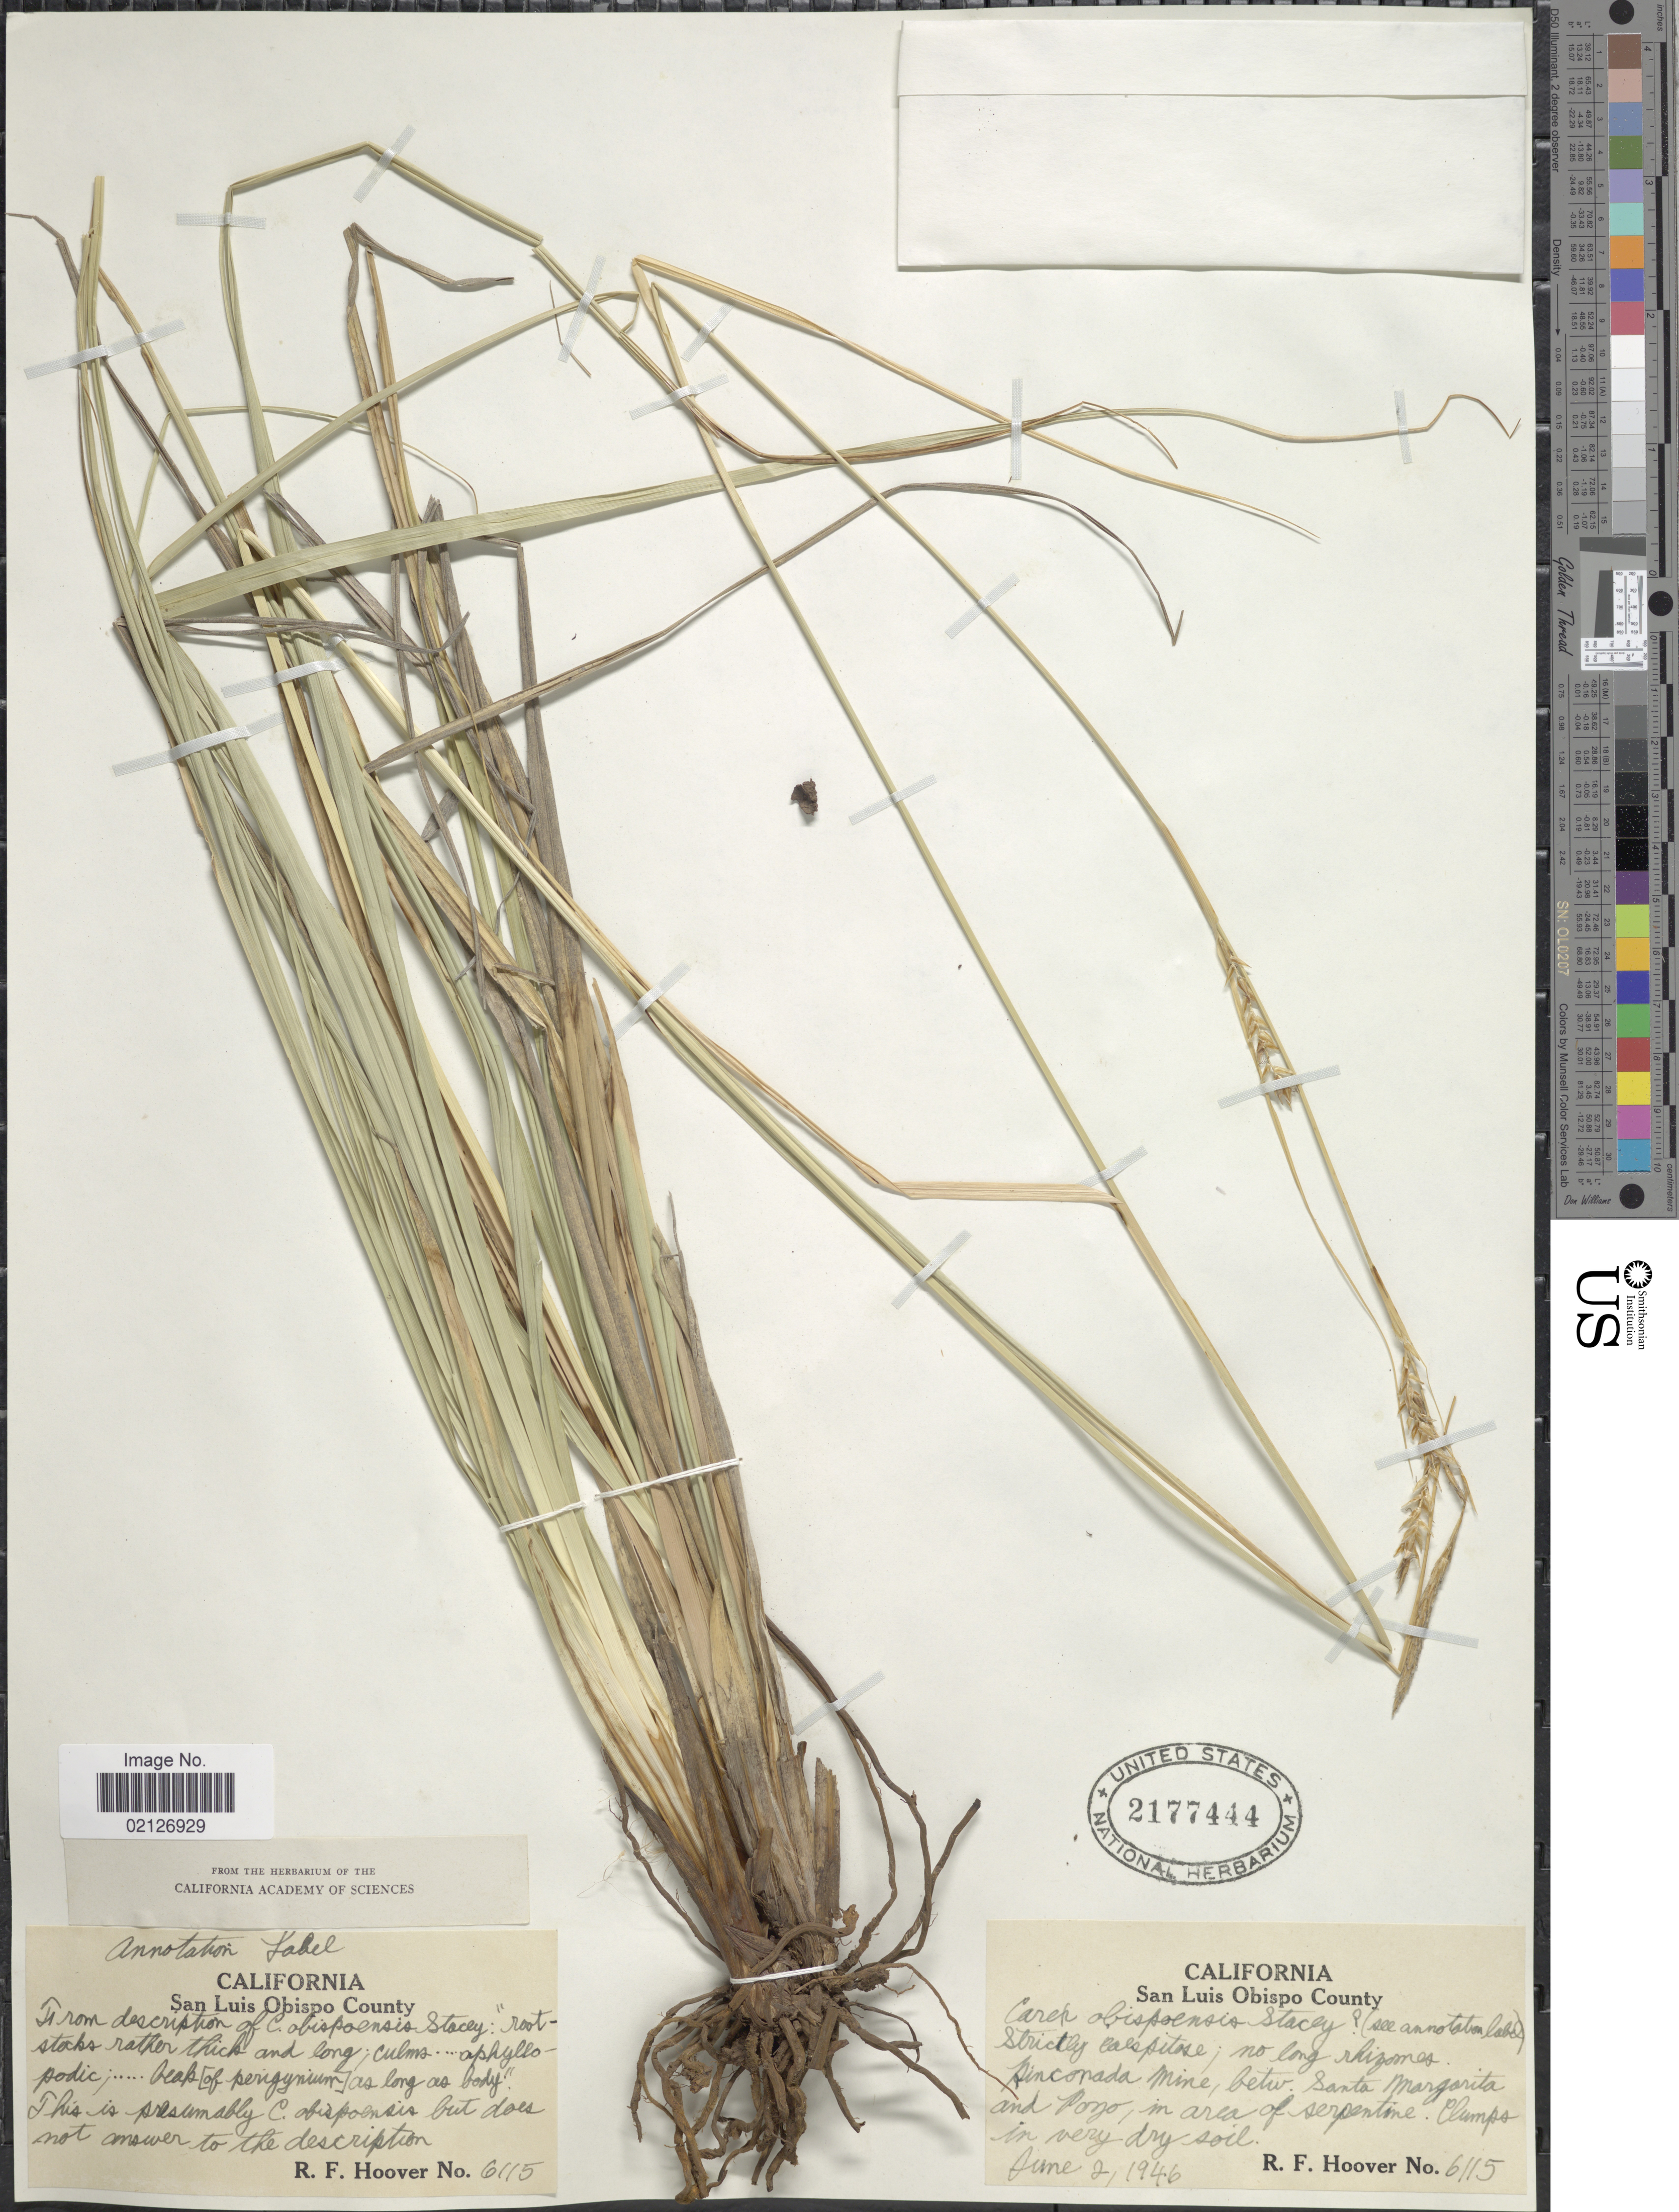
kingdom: Plantae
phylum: Tracheophyta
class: Liliopsida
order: Poales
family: Cyperaceae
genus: Carex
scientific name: Carex obispoensis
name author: Stacey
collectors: R. F. Hoover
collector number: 6115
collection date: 1946-06-02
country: United States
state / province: California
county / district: San Luis Obispo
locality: San Luis Obispo County, Rinconada Mine, betw. Santa Margarita and Pozo, in area of serpentine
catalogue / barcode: US 2177444